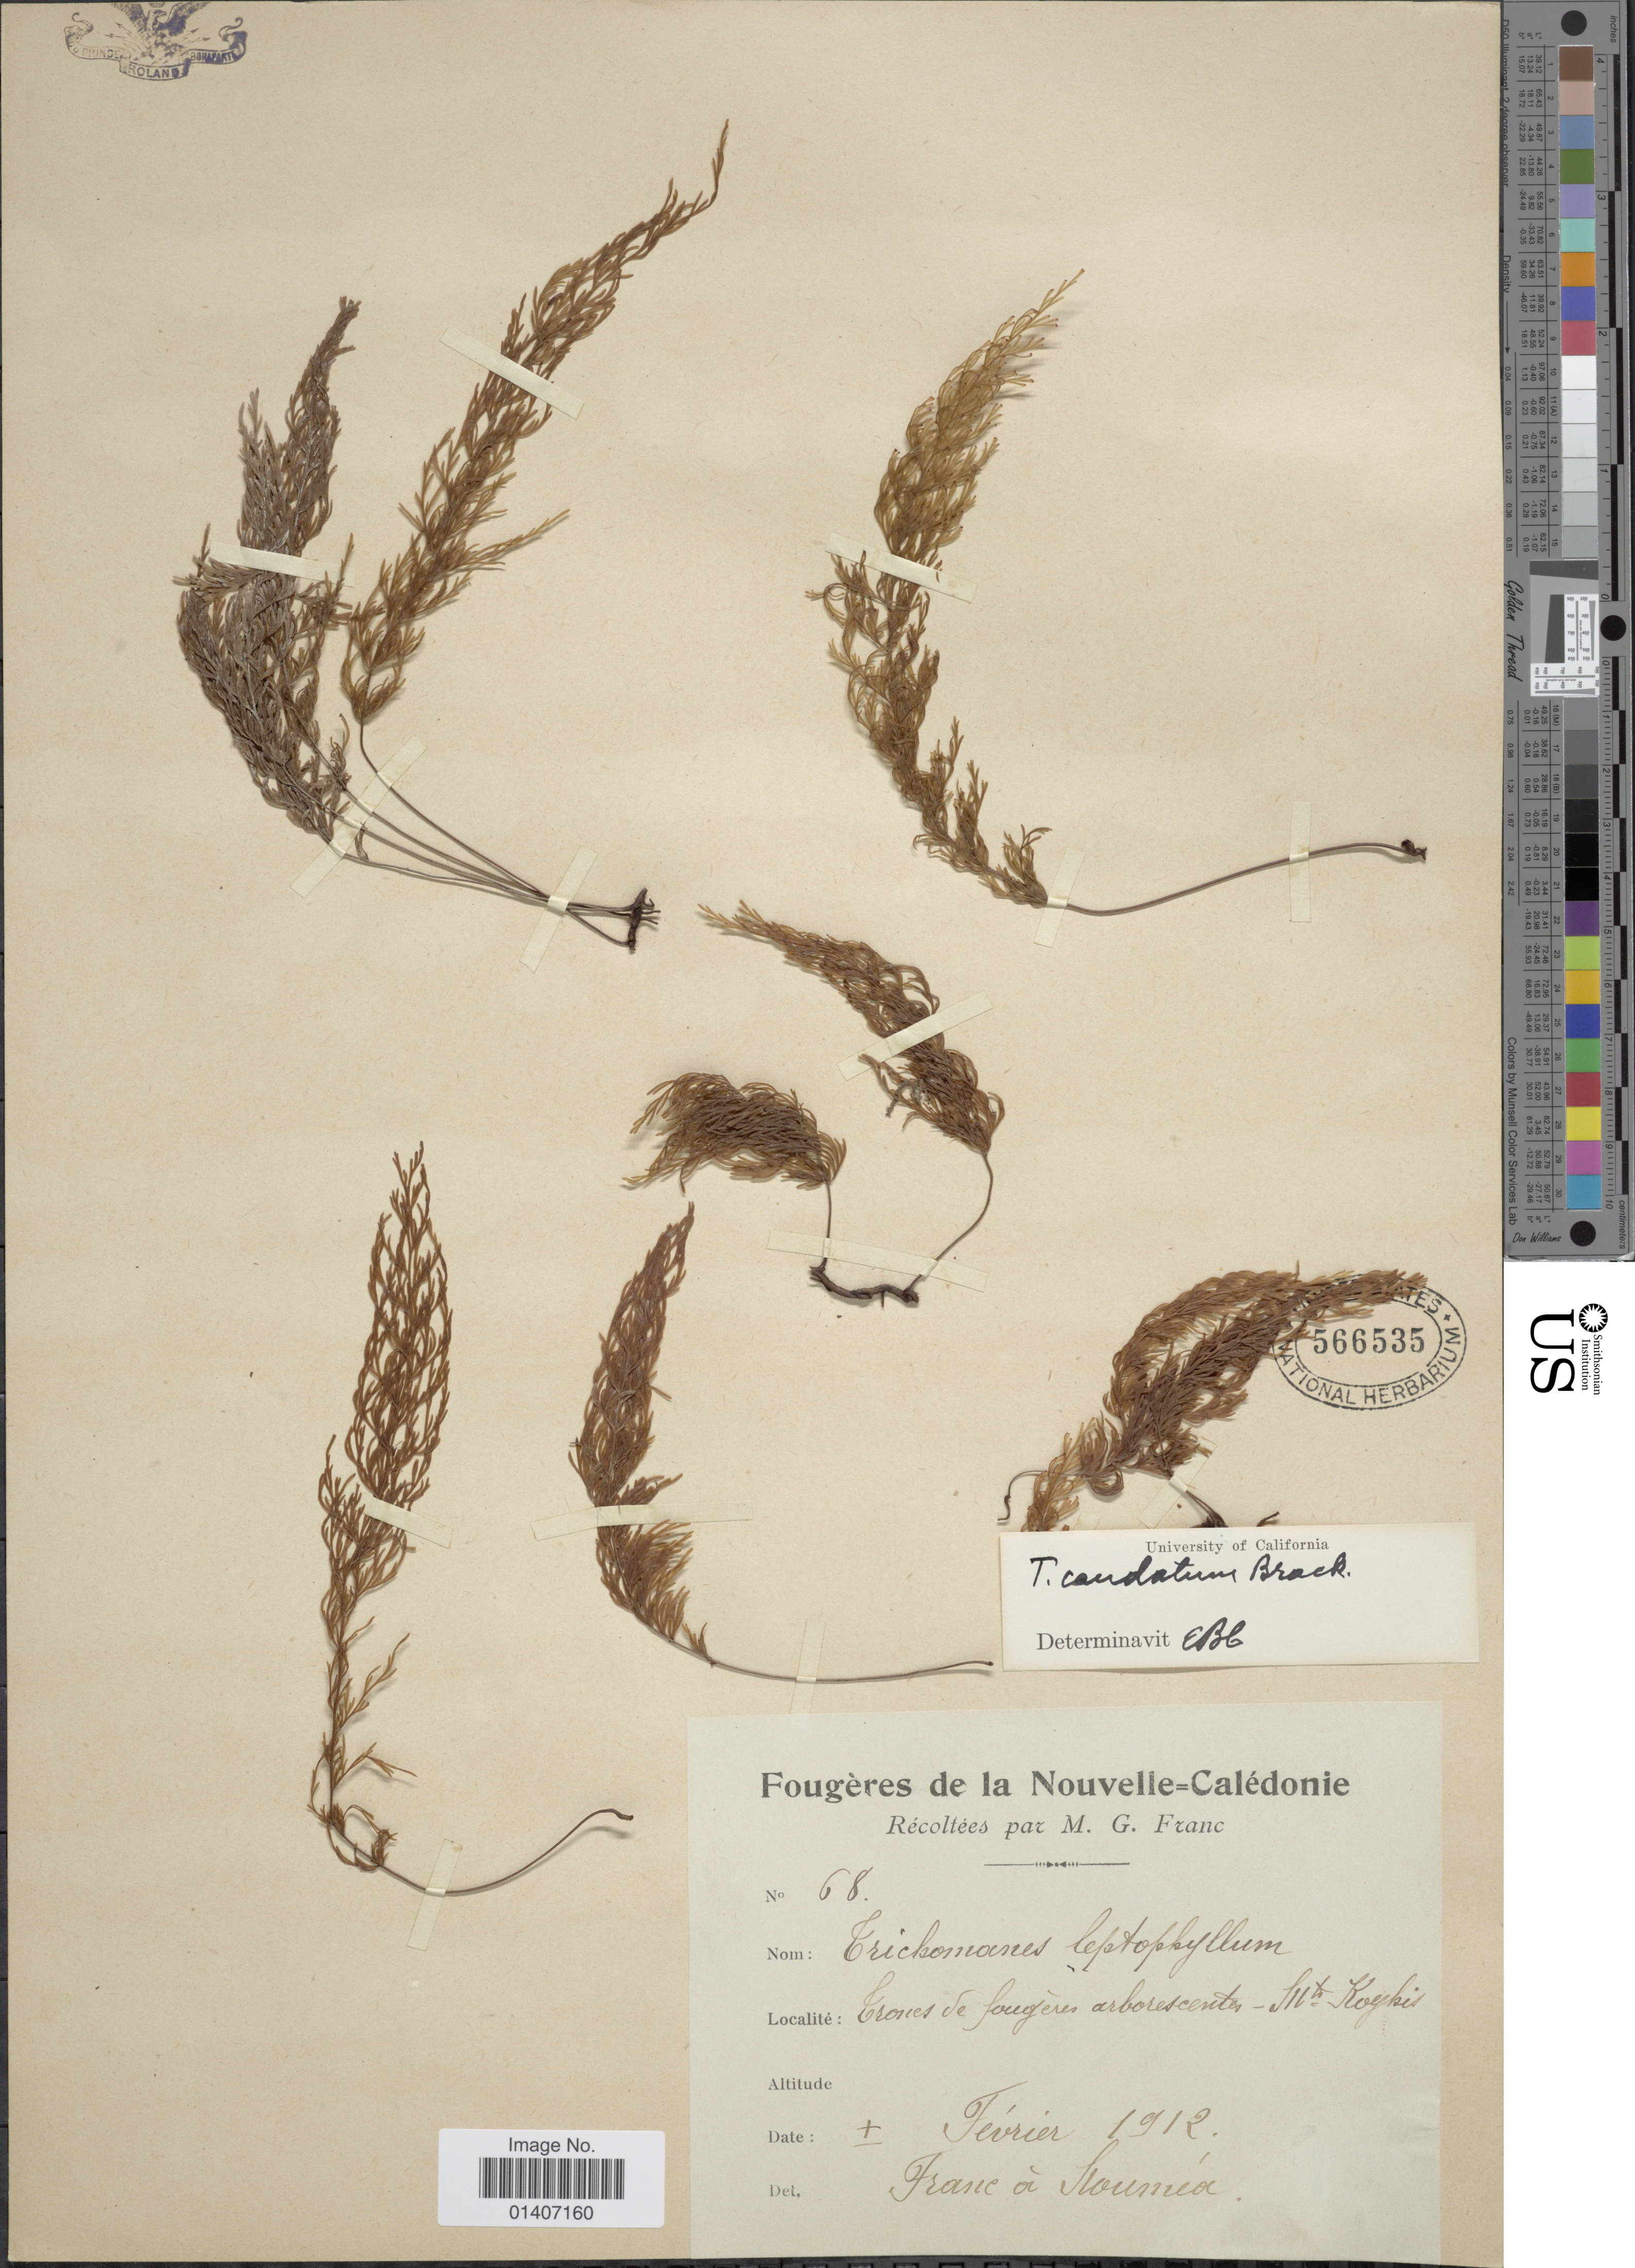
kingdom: Plantae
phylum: Tracheophyta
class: Polypodiopsida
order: Hymenophyllales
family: Hymenophyllaceae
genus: Abrodictyum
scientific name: Abrodictyum caudatum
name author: (Brack.) Ebihara & K. Iwats.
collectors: Franc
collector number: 68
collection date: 1912-02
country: New Caledonia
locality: Crones de fougeres arborescentes Mto. Koghi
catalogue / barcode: US 566535